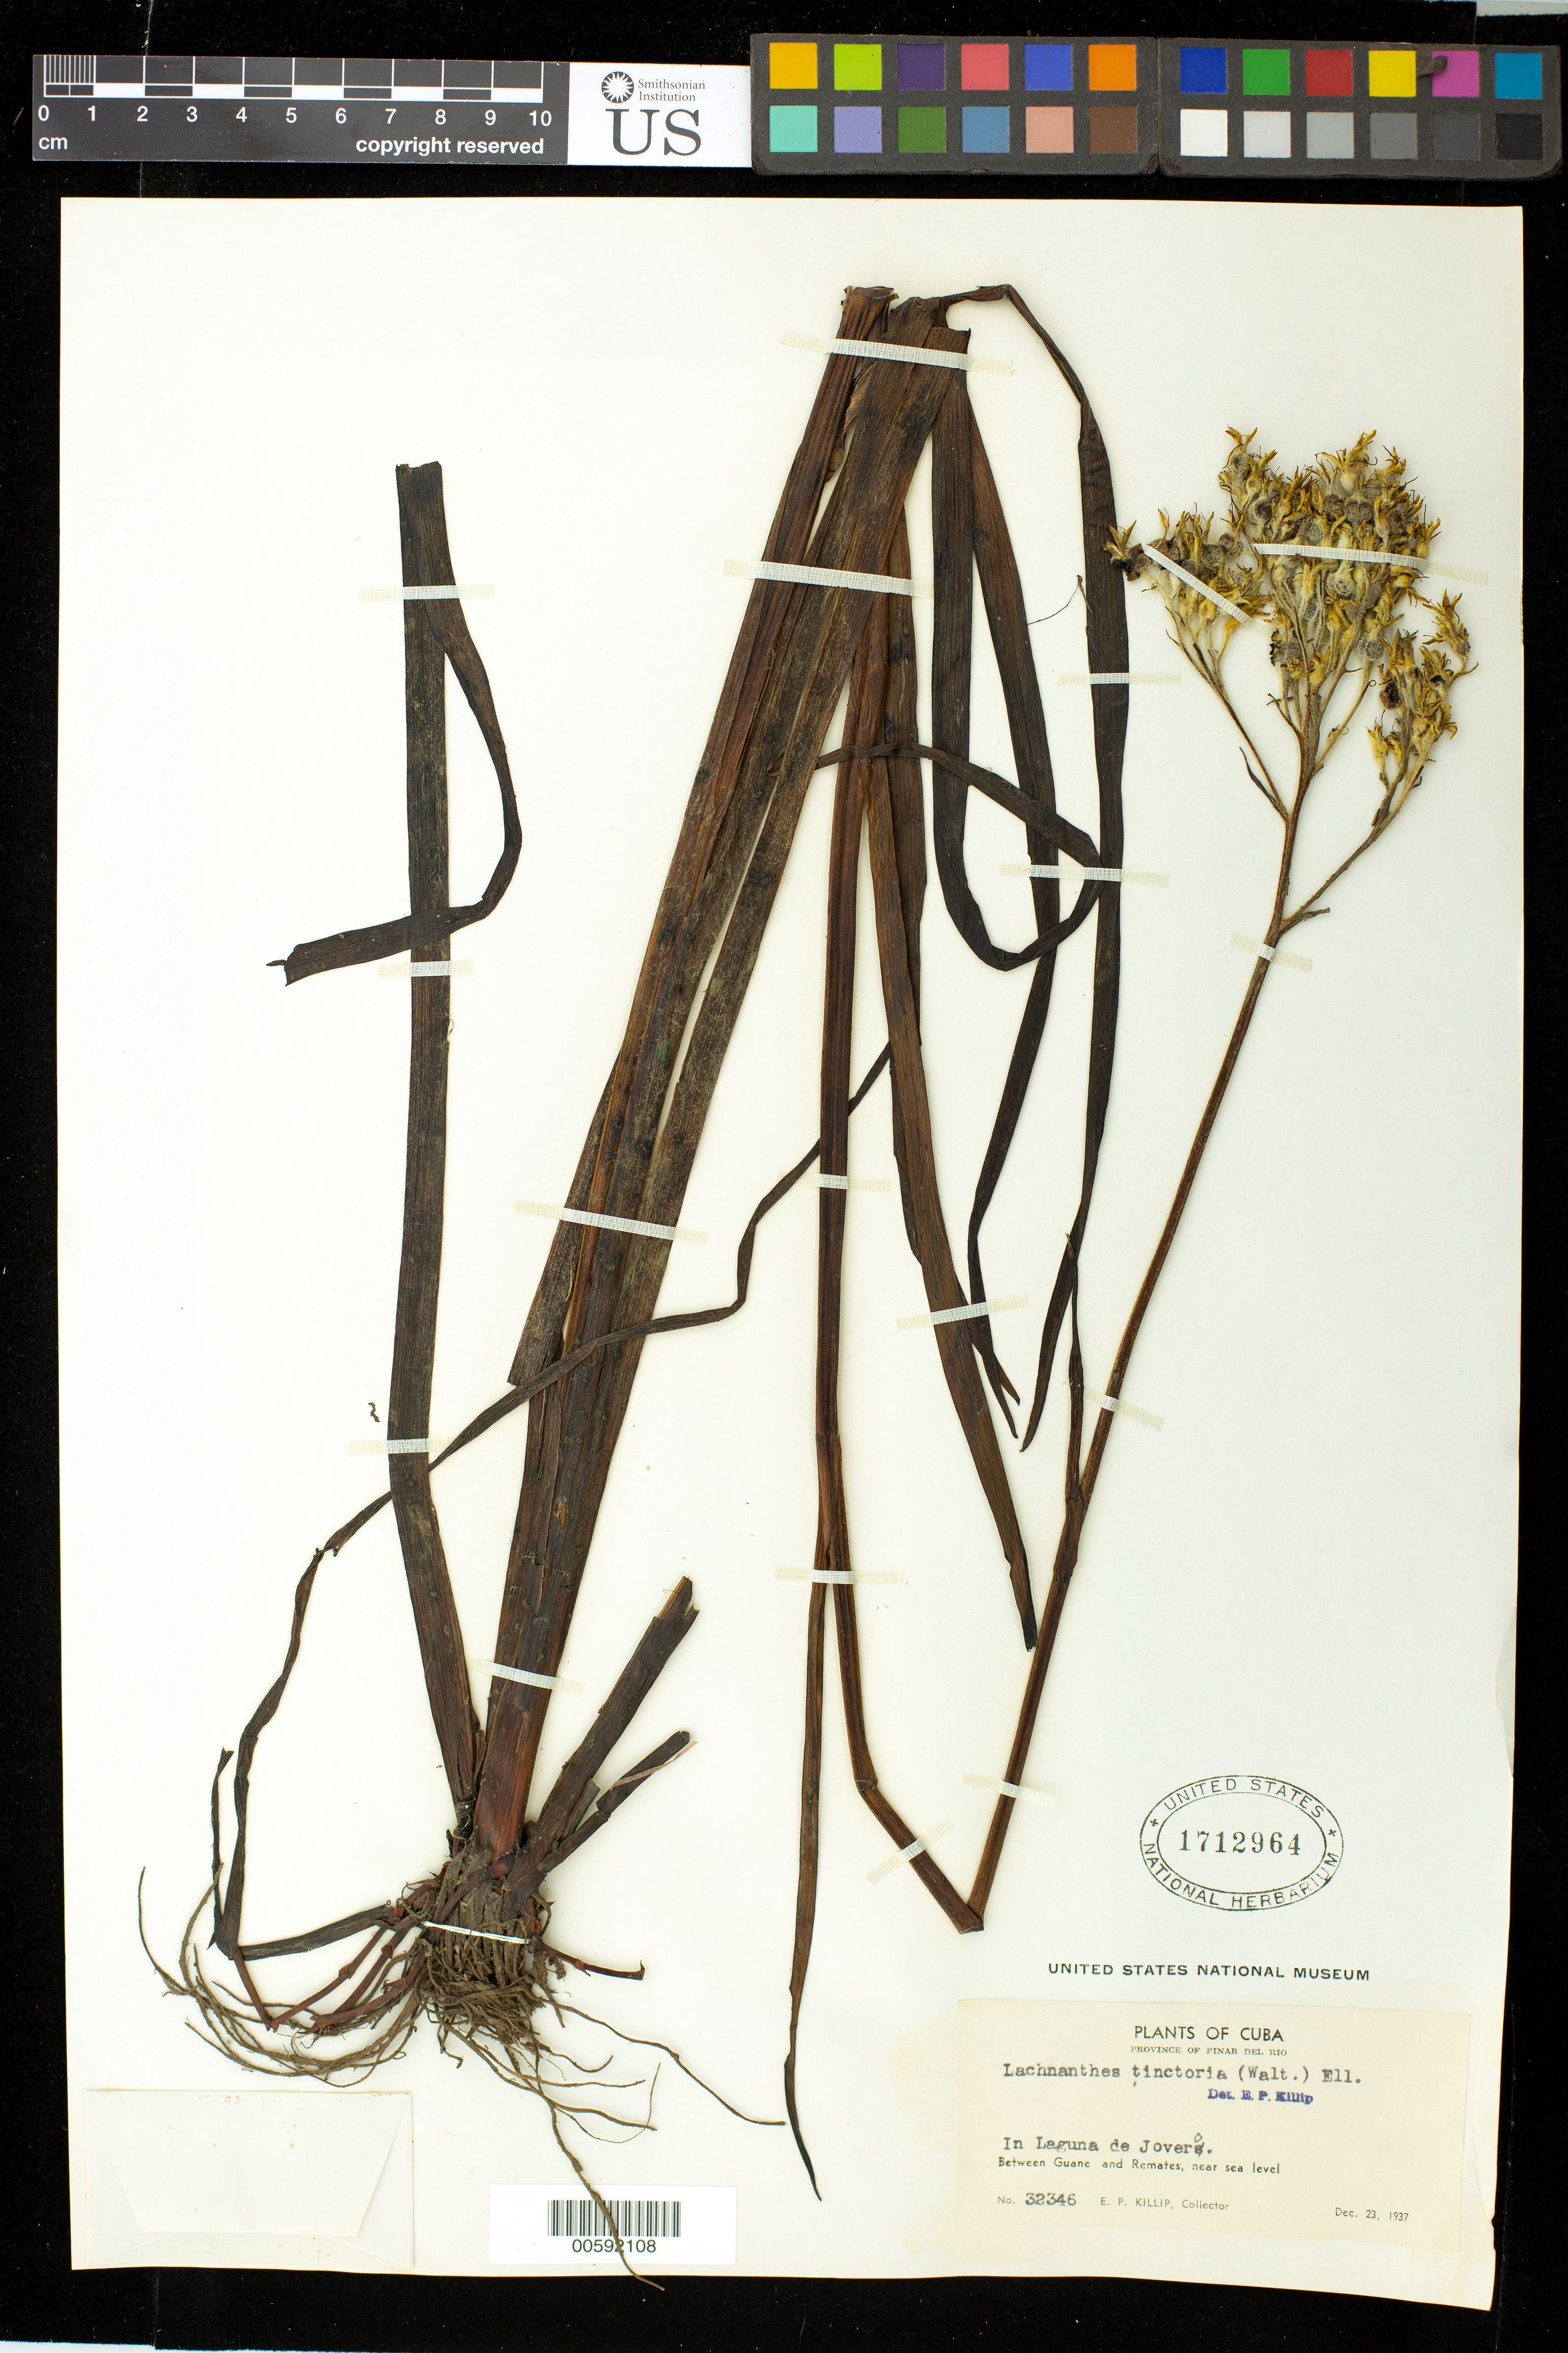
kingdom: Plantae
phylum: Tracheophyta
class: Liliopsida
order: Commelinales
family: Haemodoraceae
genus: Lachnanthes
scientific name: Lachnanthes tinctoria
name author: (Walter ex J.F. Gmel.) Elliott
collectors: E. P. Killip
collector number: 32346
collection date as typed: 23 Dec 1937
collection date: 1937-12-23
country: Cuba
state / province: Isla de La Juventud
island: Isla de La Juventud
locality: Laguna de Jovero, between Guane and Remates. (Province originally recorded as Isla de Pinos.)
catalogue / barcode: US 1712964